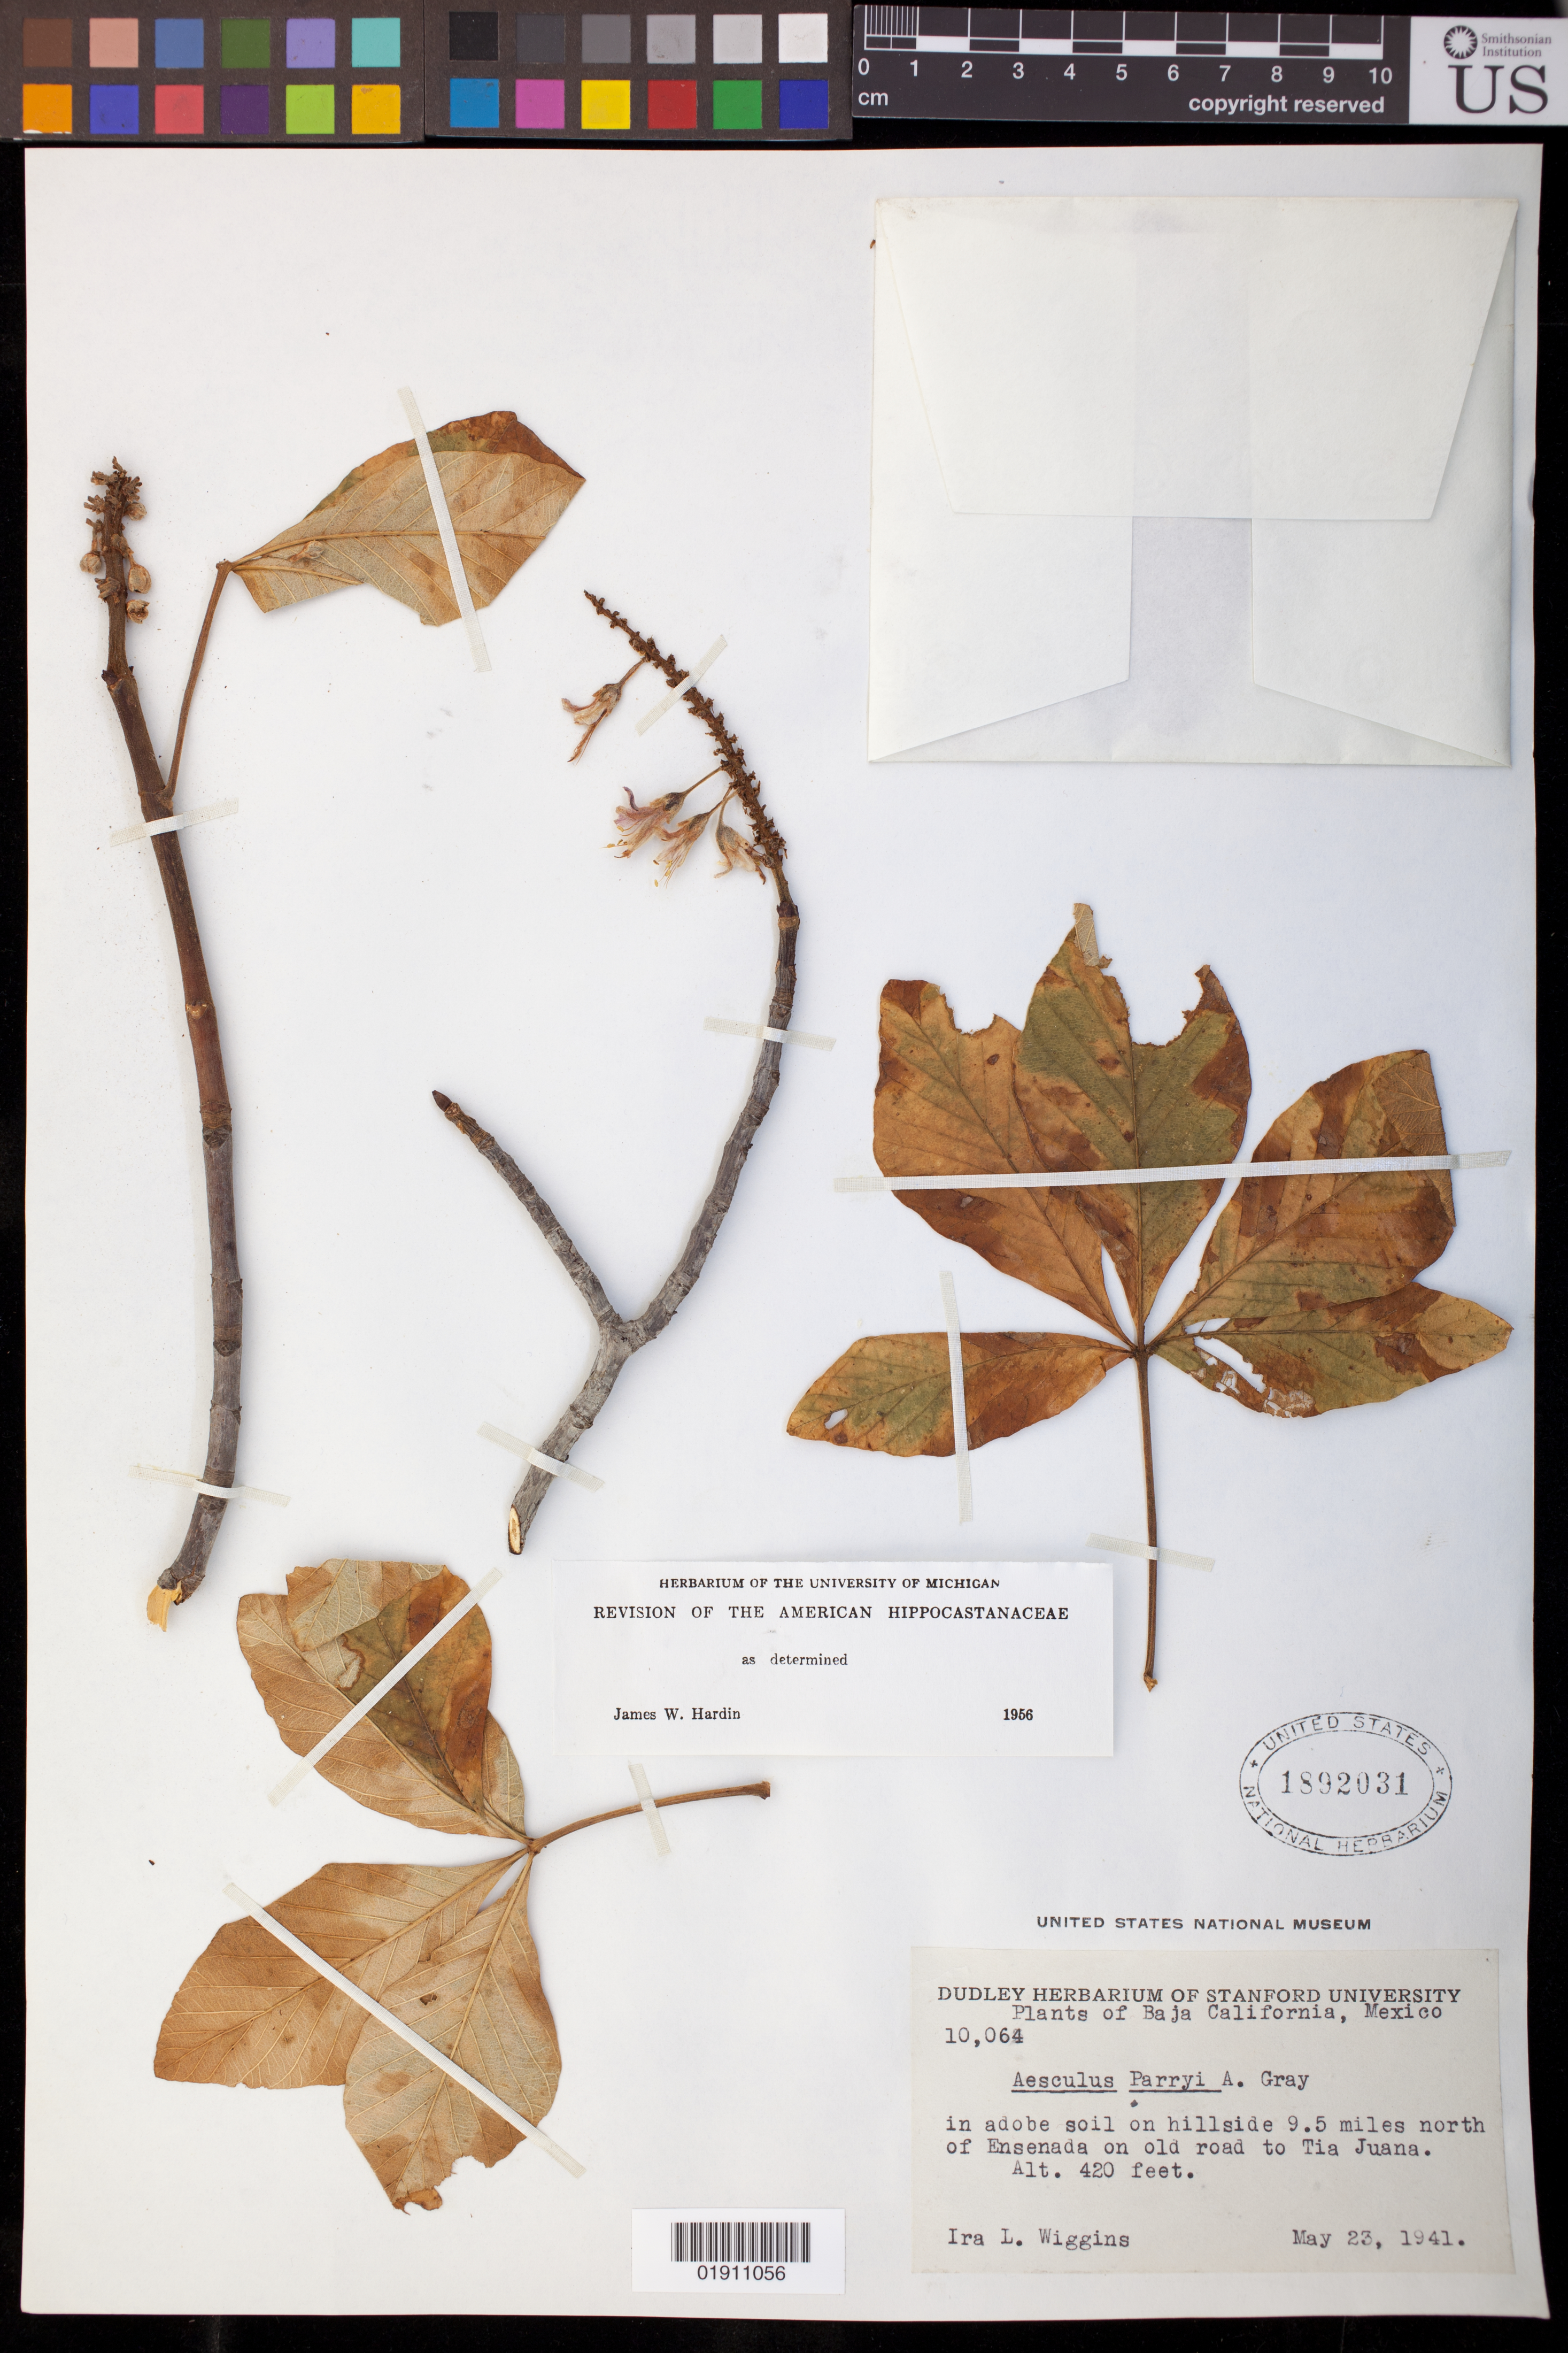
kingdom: Plantae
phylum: Tracheophyta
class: Magnoliopsida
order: Sapindales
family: Sapindaceae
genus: Aesculus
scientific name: Aesculus parryi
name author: A. Gray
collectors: I. L. Wiggins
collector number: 10064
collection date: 1941-05-23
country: Mexico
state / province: Baja California Norte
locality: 9.5 miles north of Ensenada on old road to Tia Juana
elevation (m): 128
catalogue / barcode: US 1892031